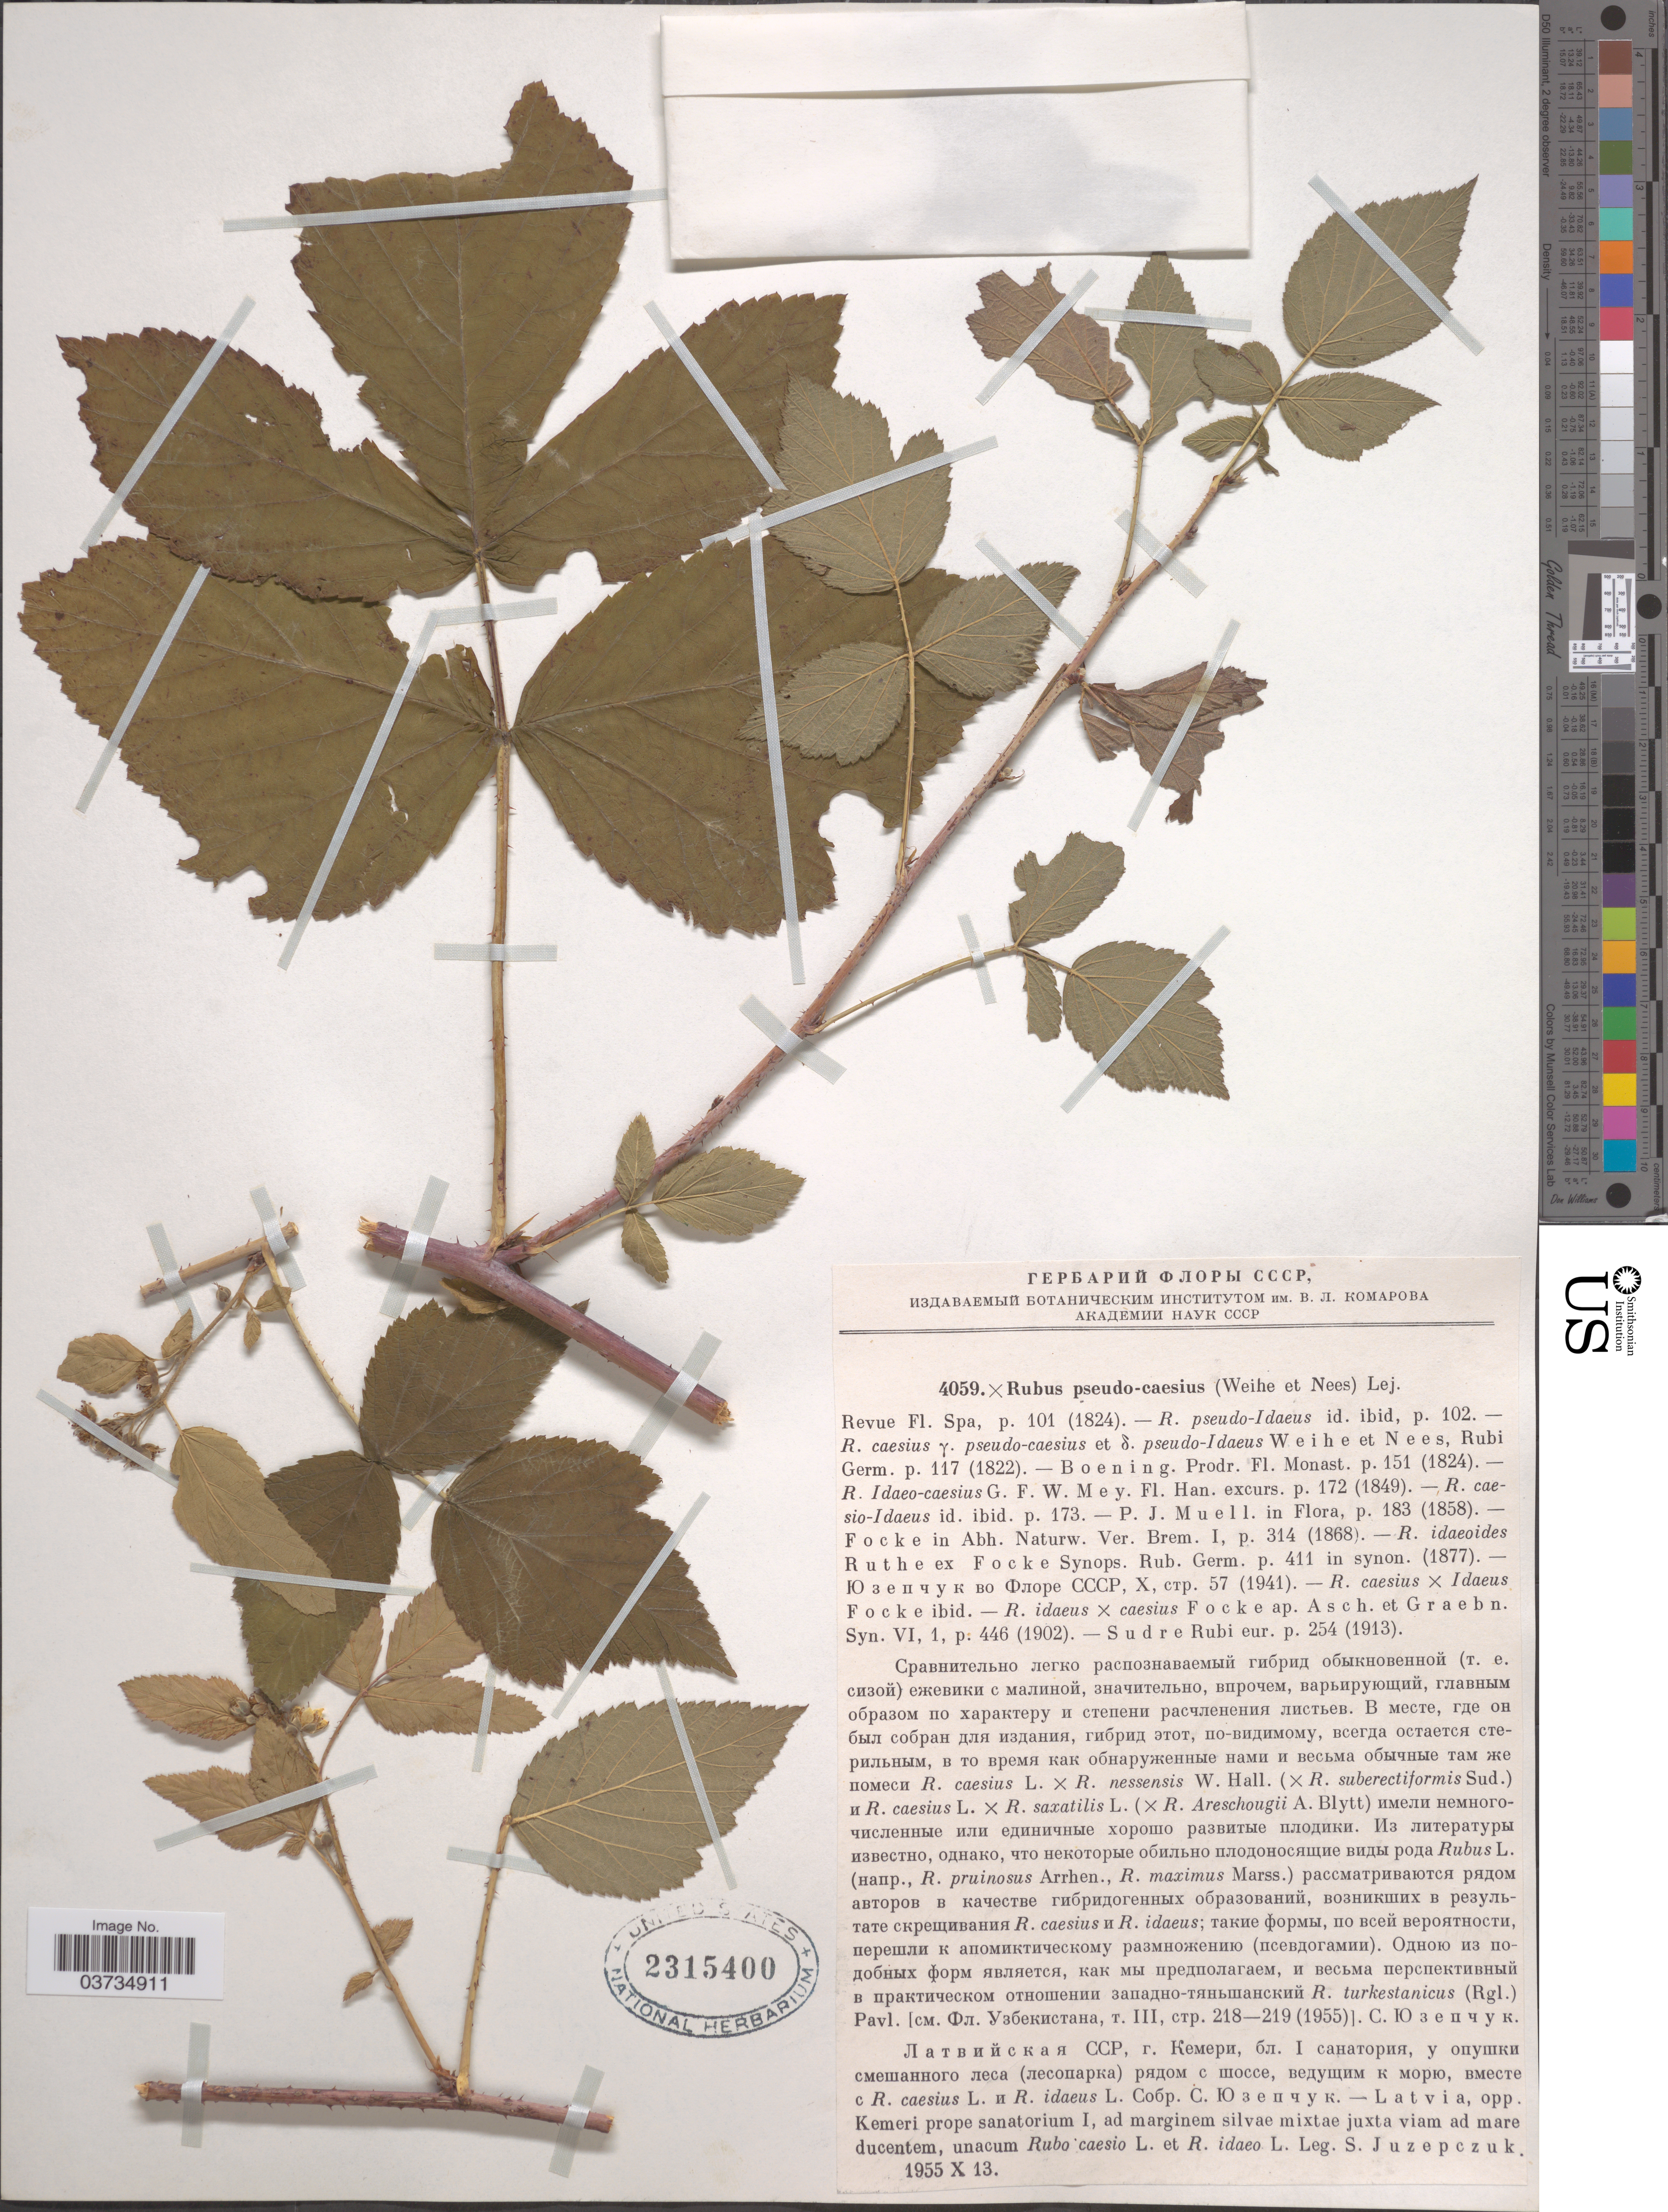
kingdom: Plantae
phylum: Tracheophyta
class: Magnoliopsida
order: Rosales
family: Rosaceae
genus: Rubus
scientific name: Rubus pseudocaesius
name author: Lej.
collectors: S. V. Juzepczuk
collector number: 4059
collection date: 1955-10-13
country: Latvia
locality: Opp. Kemeri prope sanatorium I, ad marginem silvae mixtae juxta viam ad mare ducentem.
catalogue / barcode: US 2315400